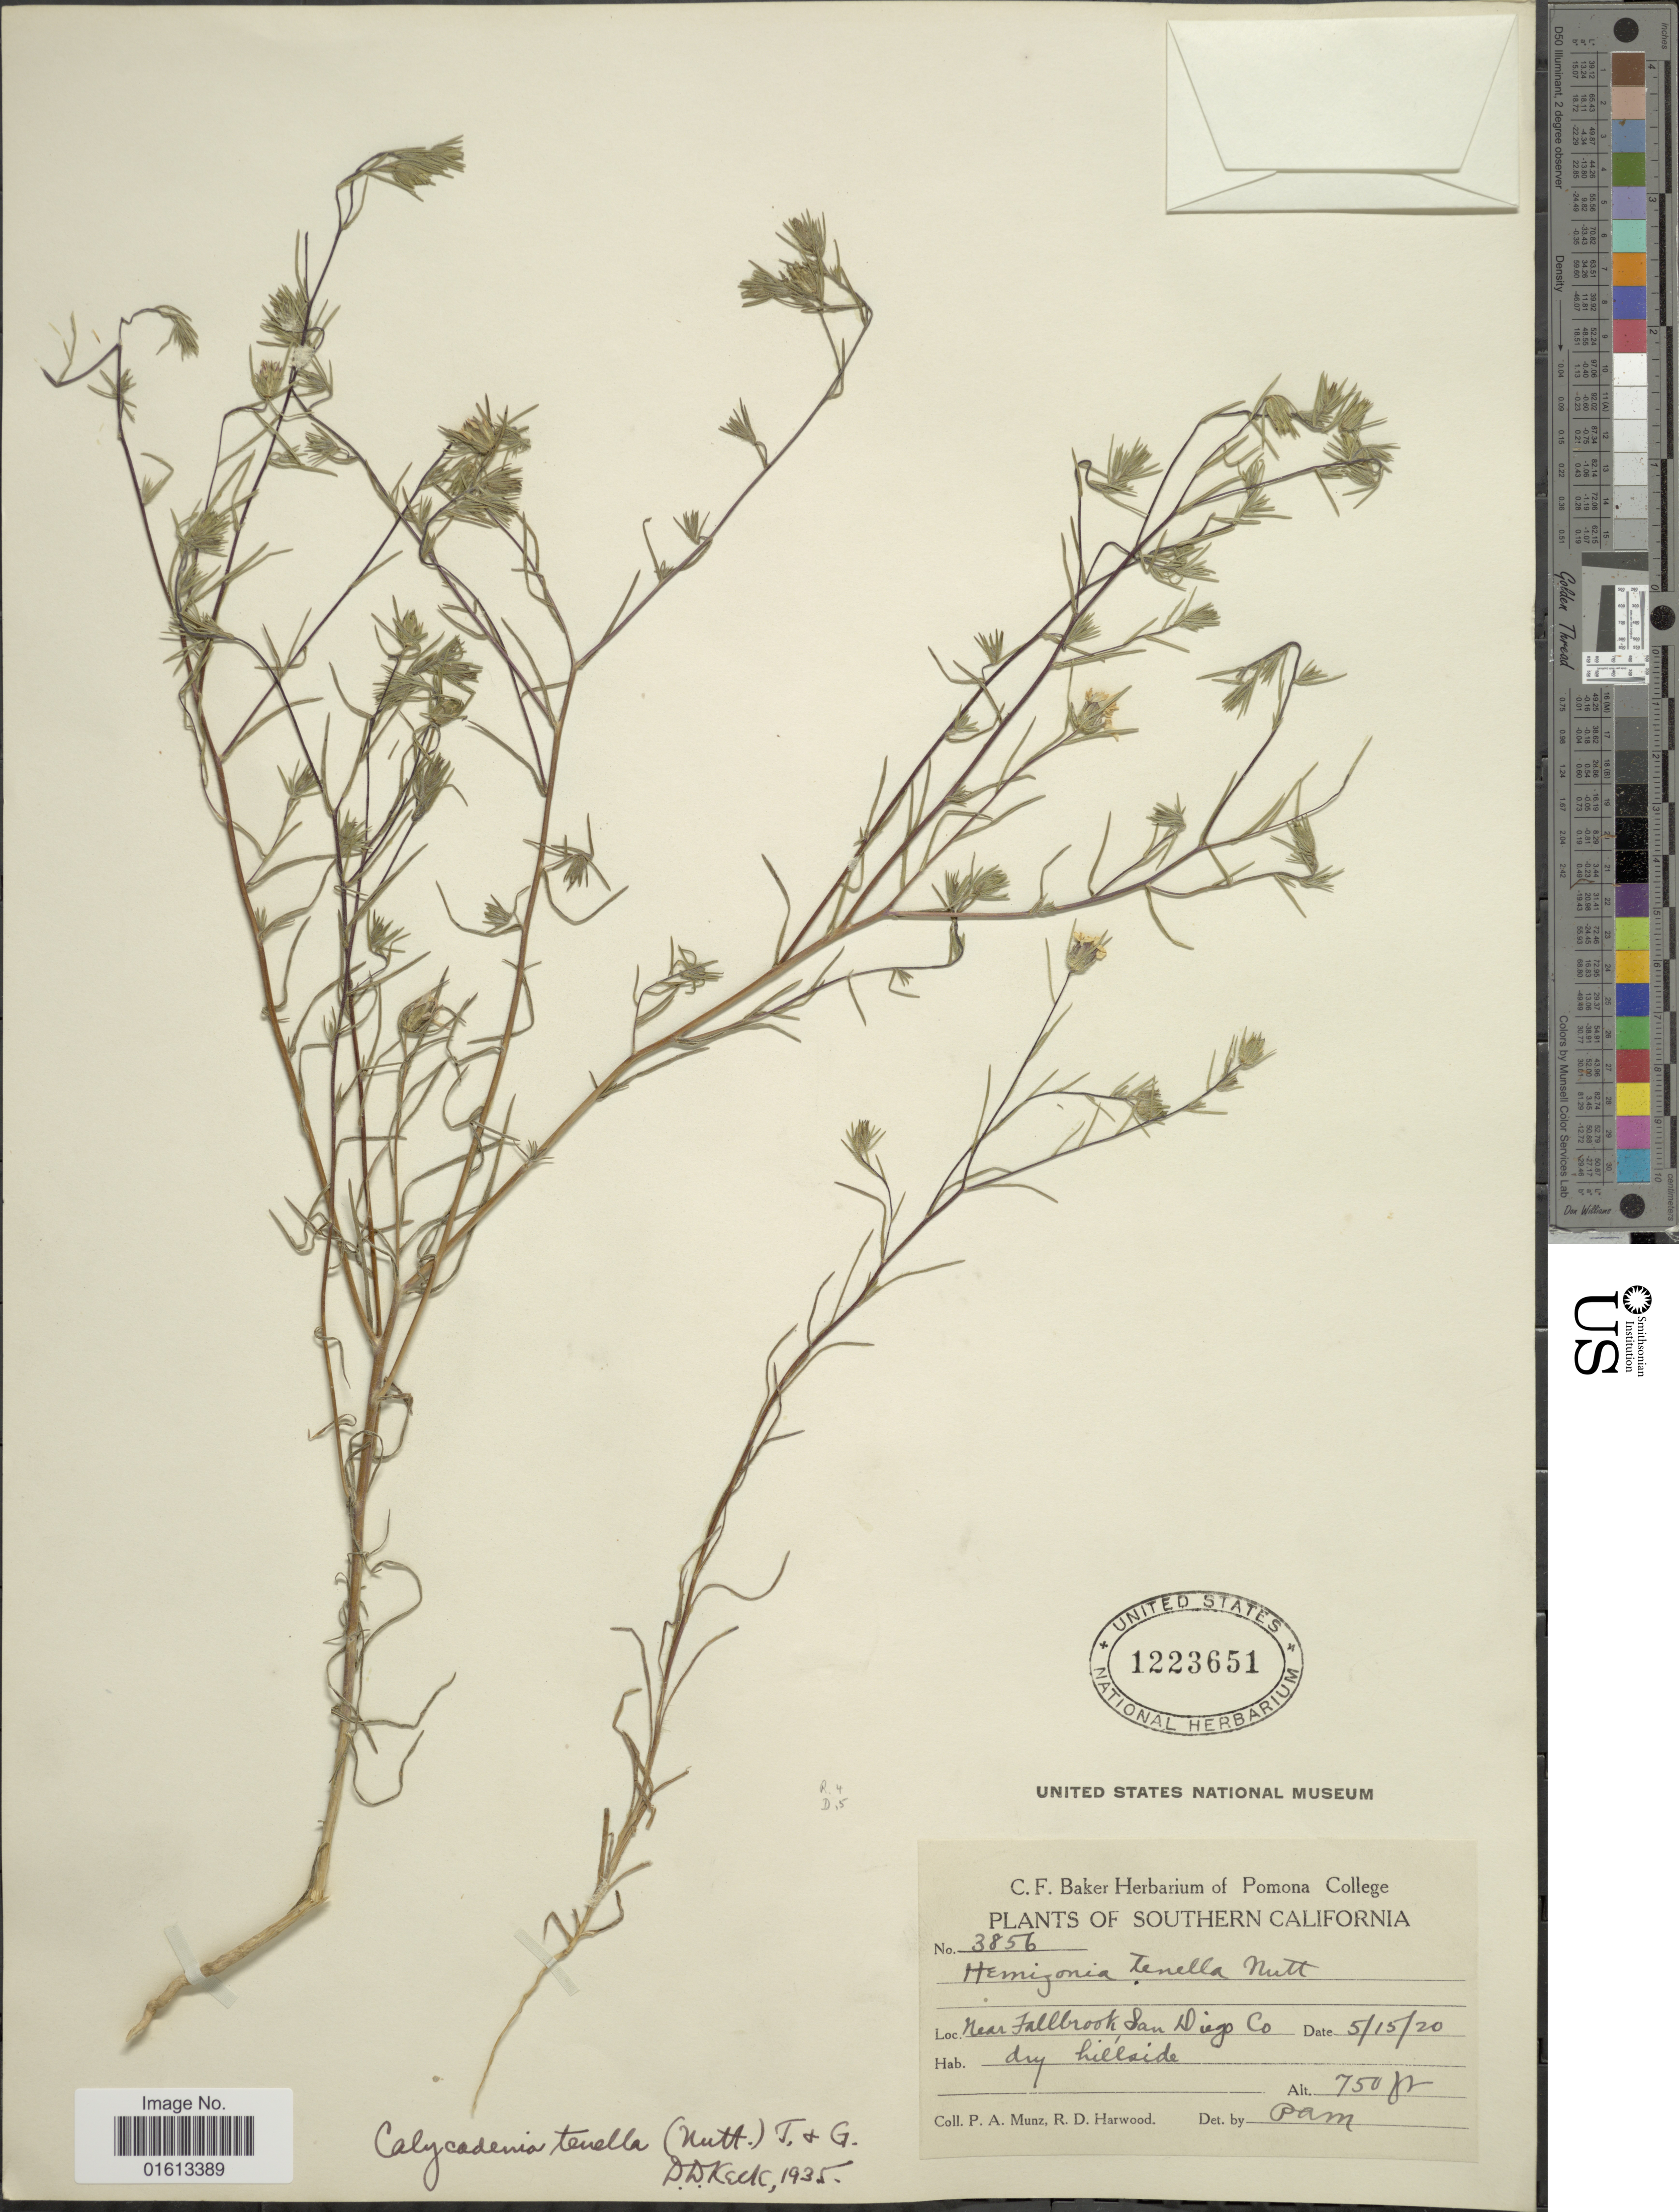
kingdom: Plantae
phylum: Tracheophyta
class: Magnoliopsida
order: Asterales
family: Asteraceae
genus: Calycadenia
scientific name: Calycadenia tenella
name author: (Nutt.) Torr. & A. Gray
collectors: P. A. Munz & R. Harwood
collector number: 3856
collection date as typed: Transcribed d/m/y: 15/5/20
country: United States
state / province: California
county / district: San Diego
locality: Southern California, near Fallbrook San Diego Co.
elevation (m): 229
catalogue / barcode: US 1223651